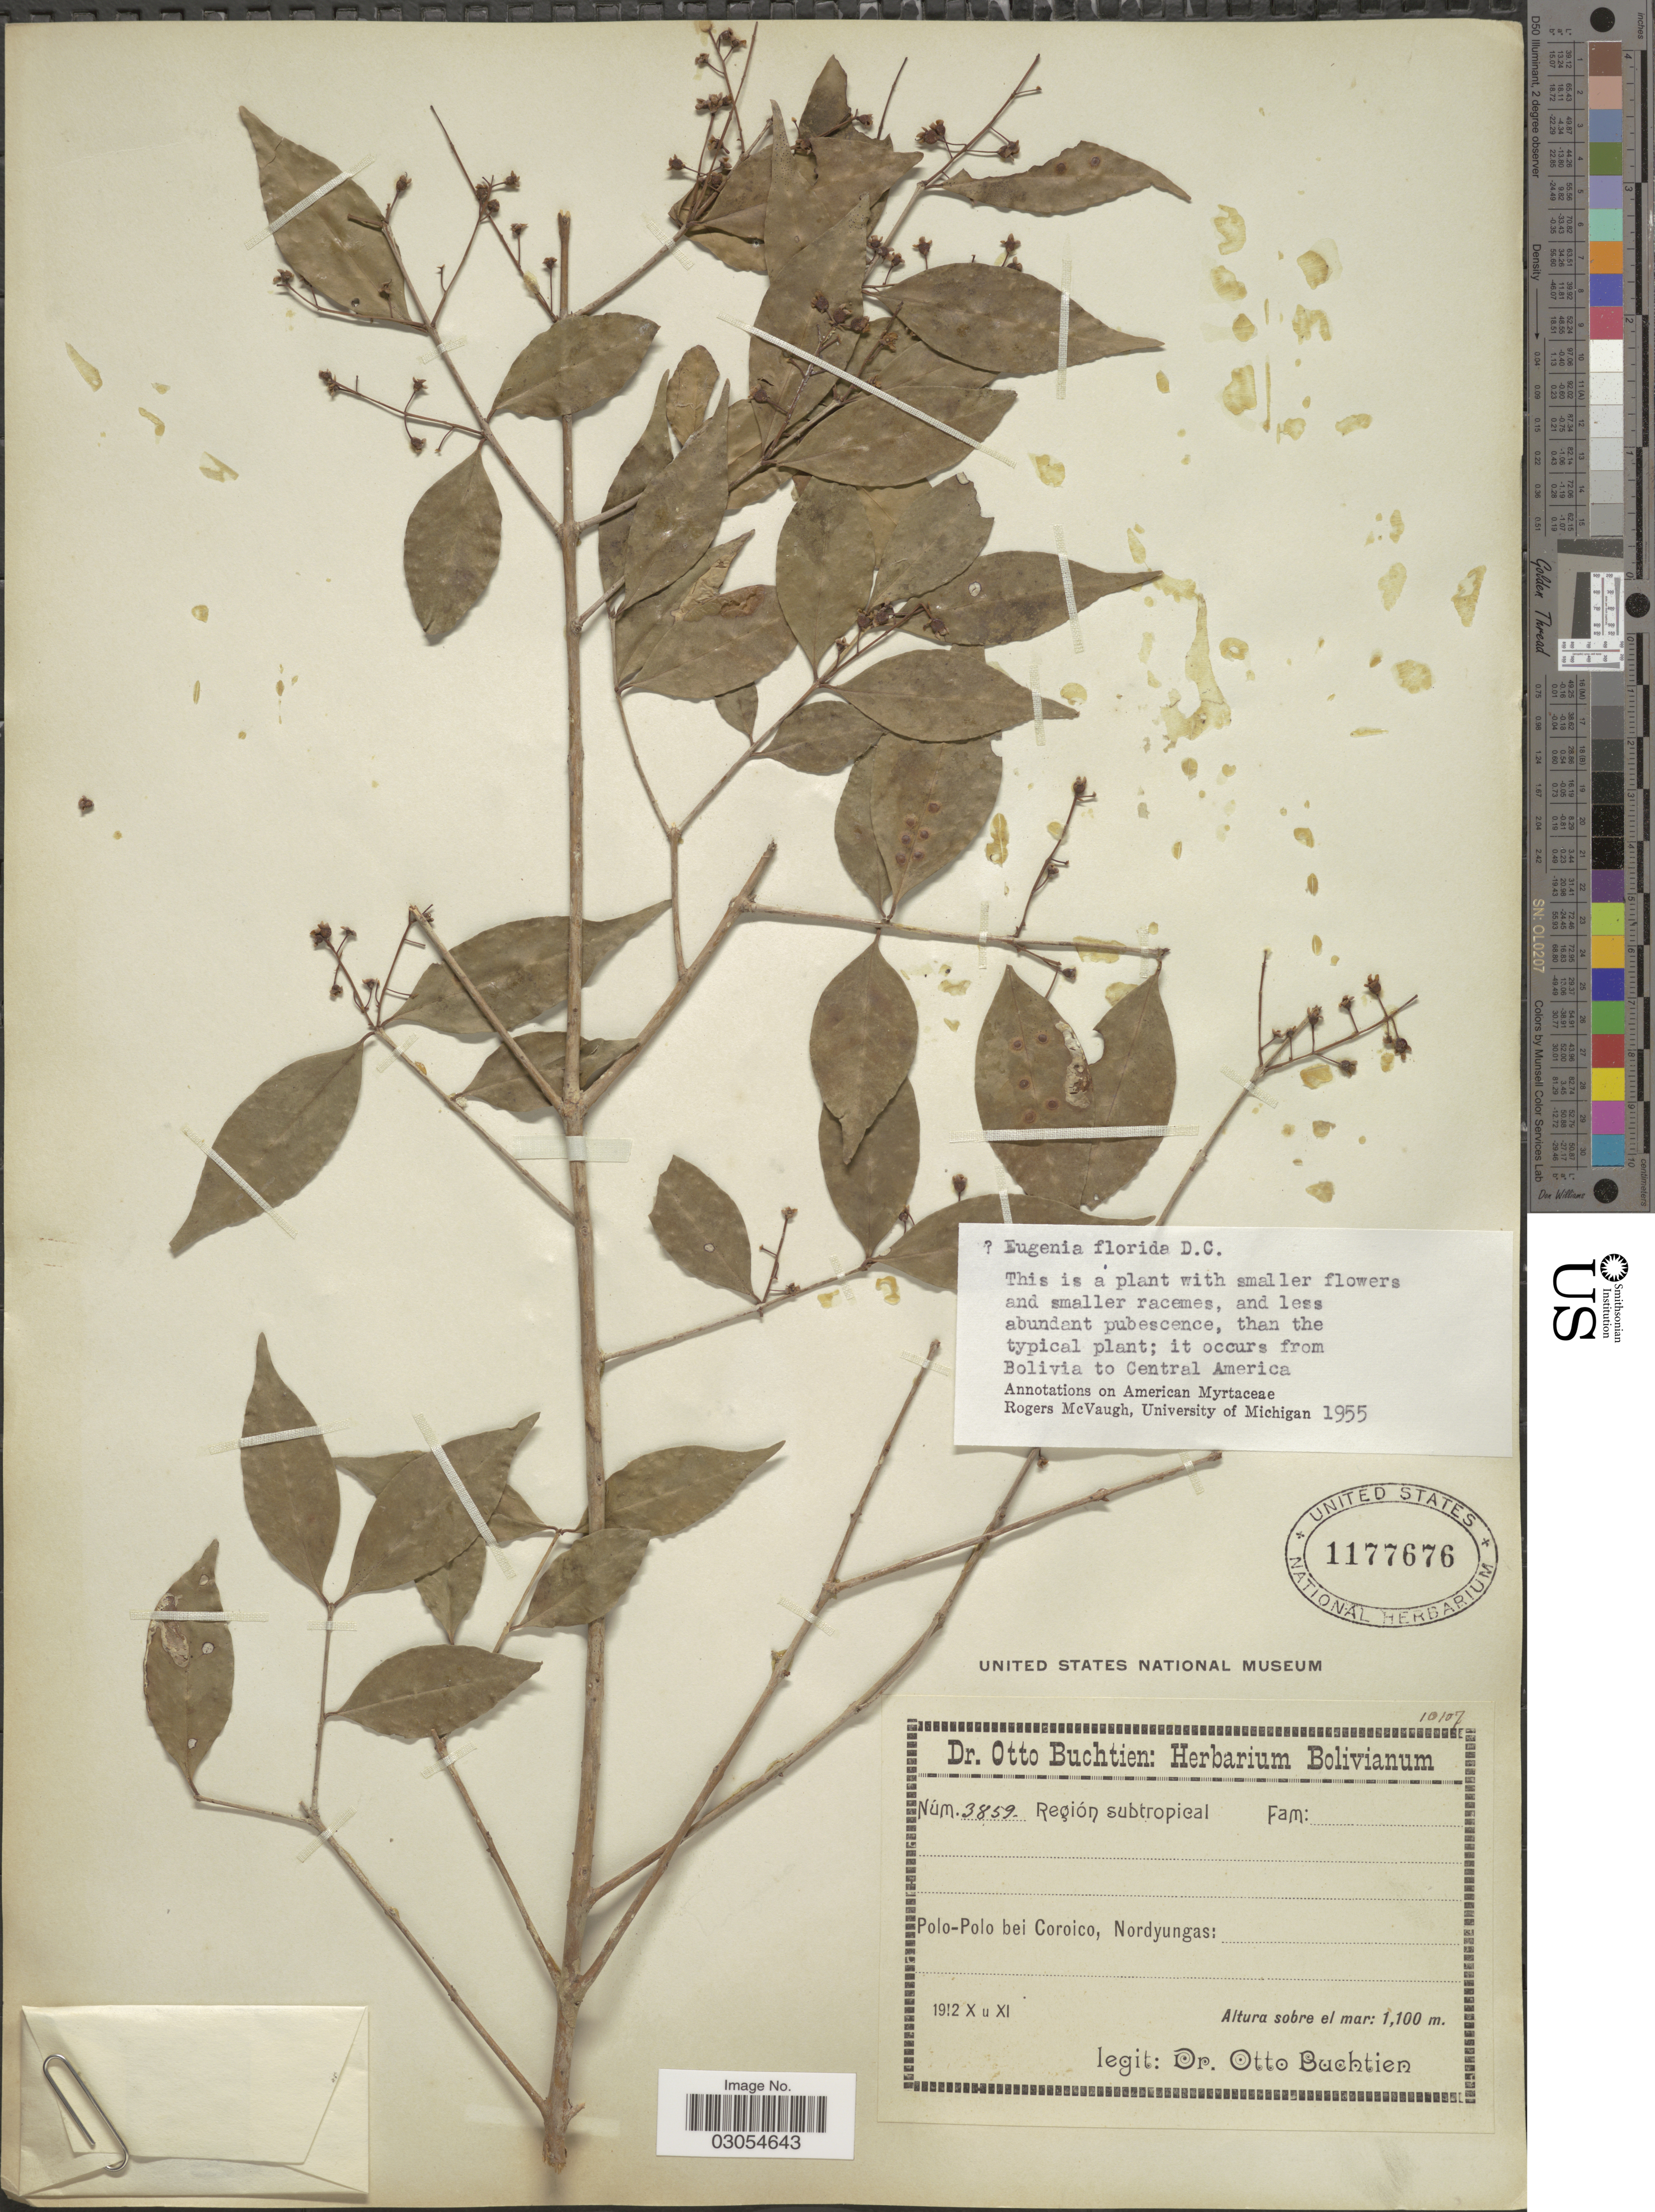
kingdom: Plantae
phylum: Tracheophyta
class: Magnoliopsida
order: Myrtales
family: Myrtaceae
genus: Eugenia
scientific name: Eugenia florida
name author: DC.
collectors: O. Buchtien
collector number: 3859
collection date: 1912-10/1912-11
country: Bolivia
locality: Polo-Polo bei Coroico, Nordyungas. Región subtropical.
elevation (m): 1100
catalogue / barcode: US 1177676